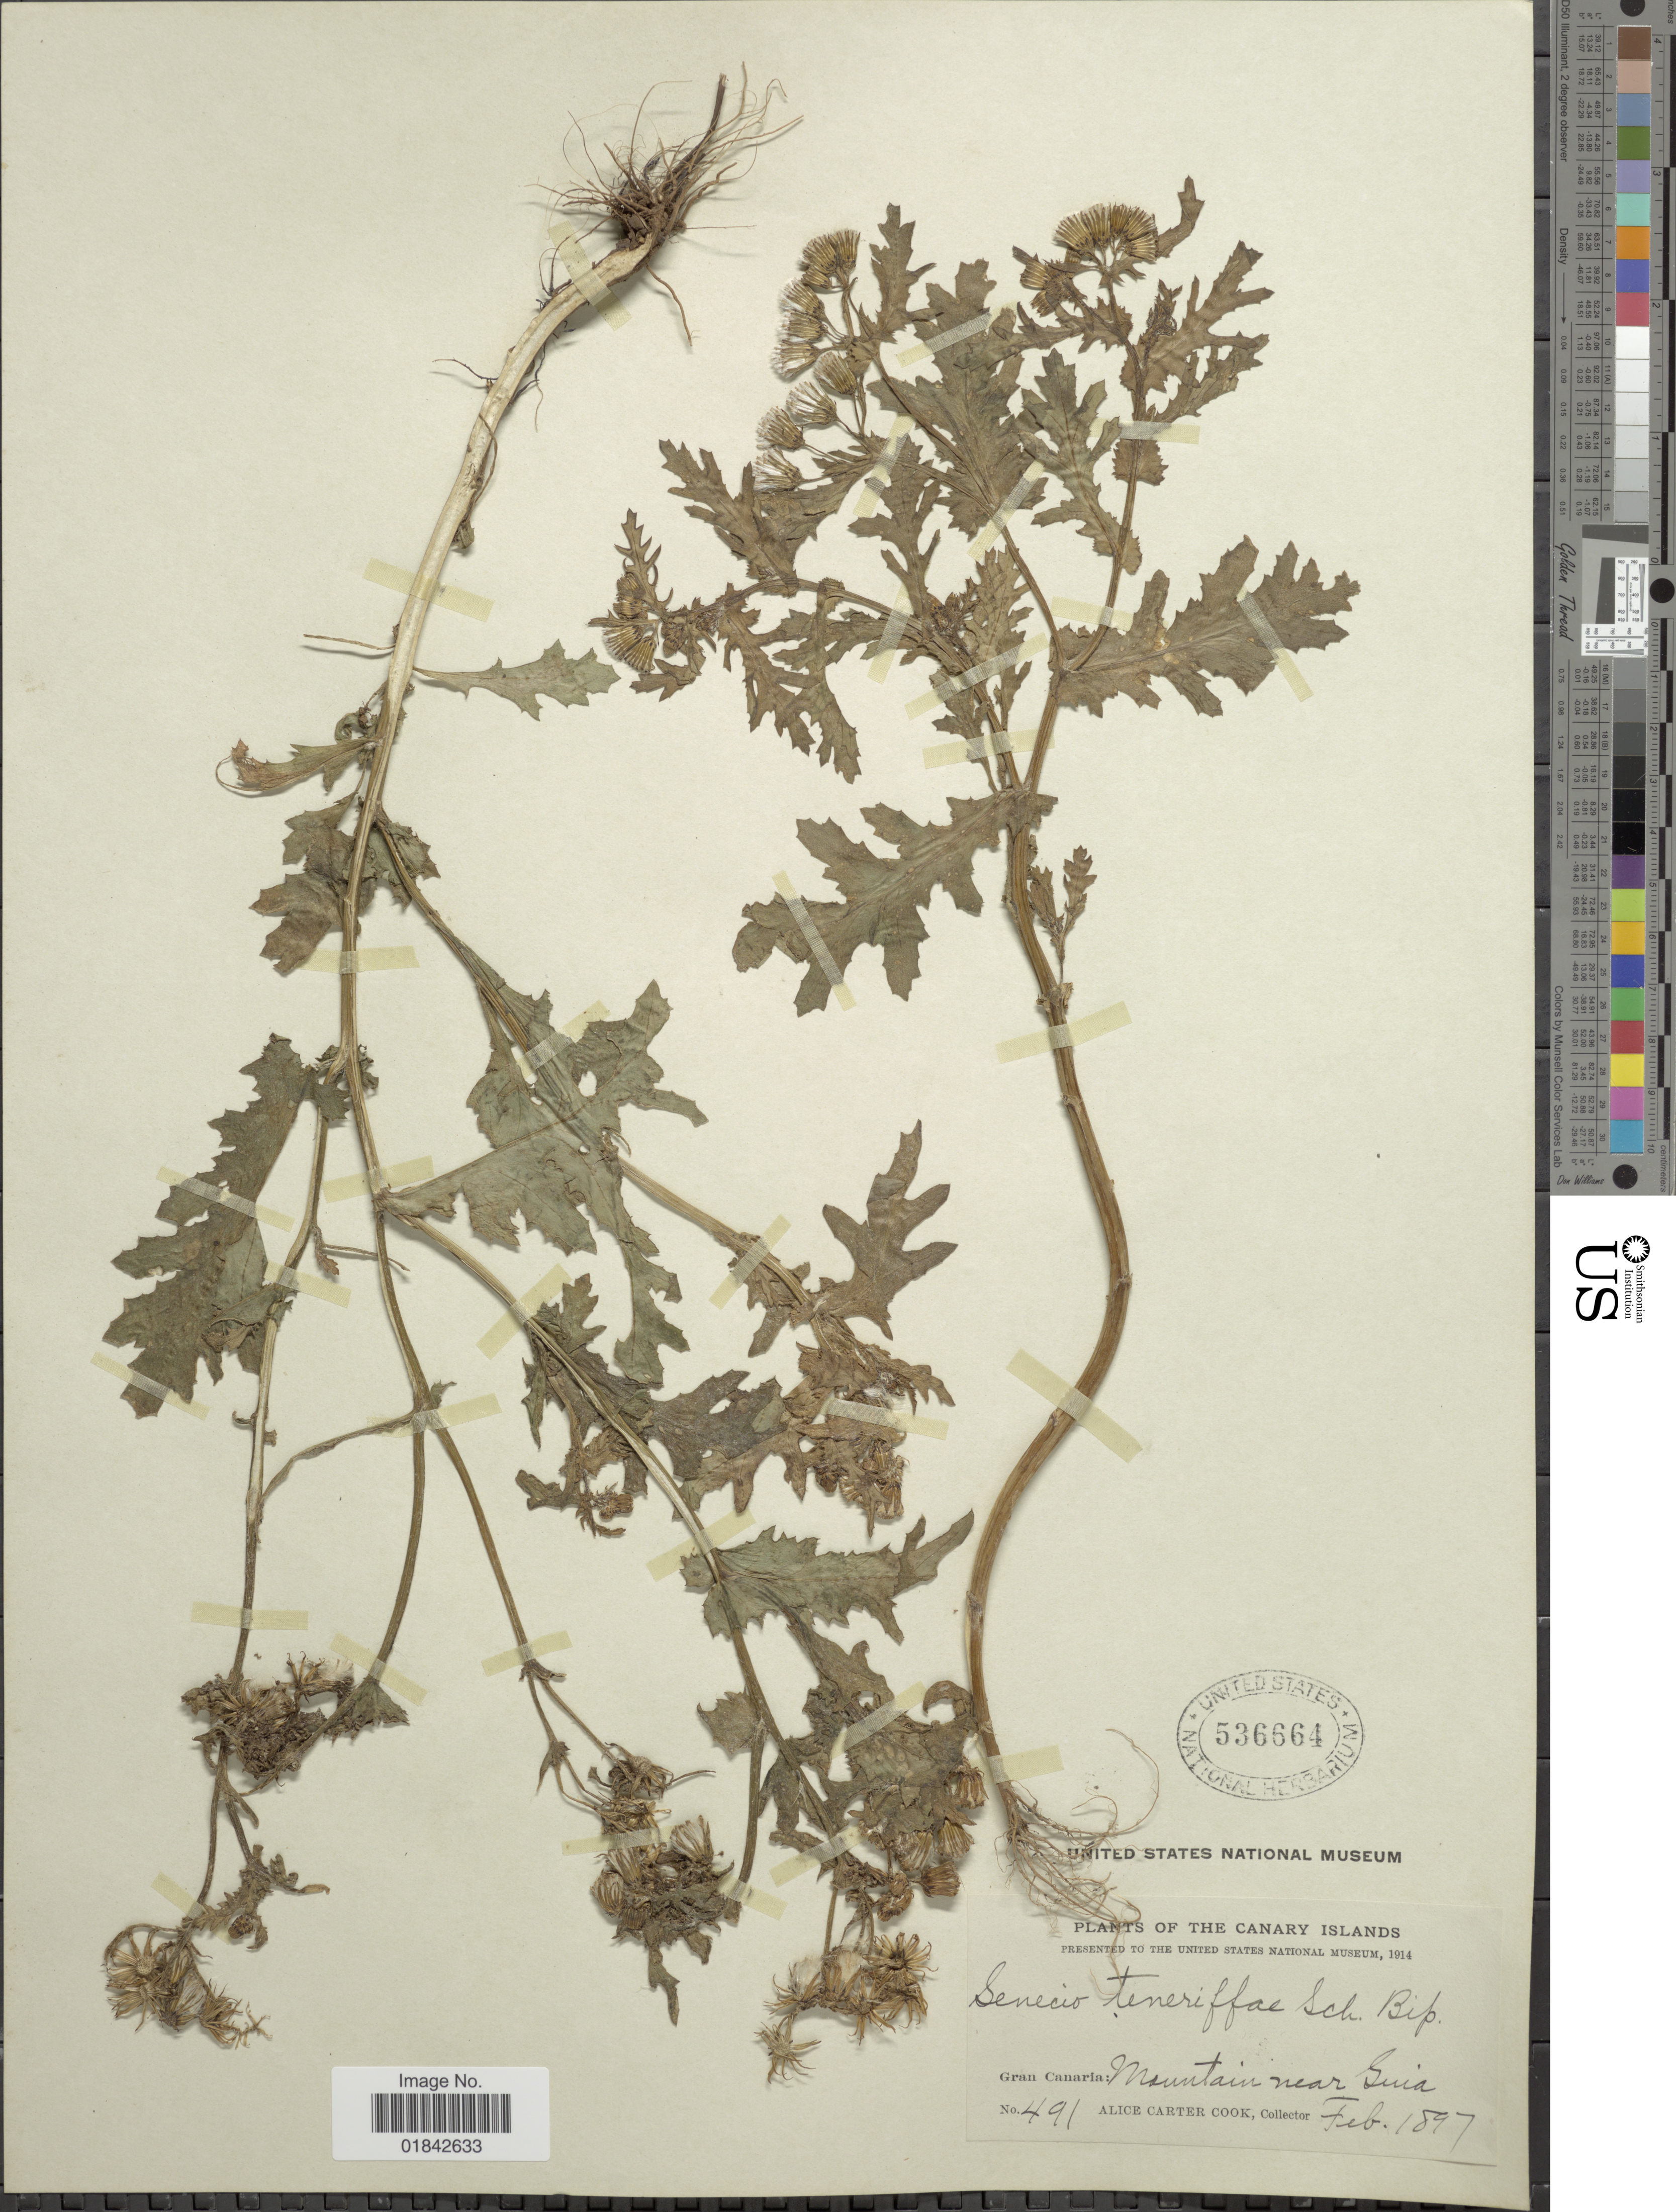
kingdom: Plantae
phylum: Tracheophyta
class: Magnoliopsida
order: Asterales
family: Asteraceae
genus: Senecio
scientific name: Senecio teneriffae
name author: Sch. Bip.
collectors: Alice C. Cook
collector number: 491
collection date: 1897-02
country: Spain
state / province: Canarias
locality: The Canary Islands, Gran Canaria, mountain near Guia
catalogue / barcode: US 536664